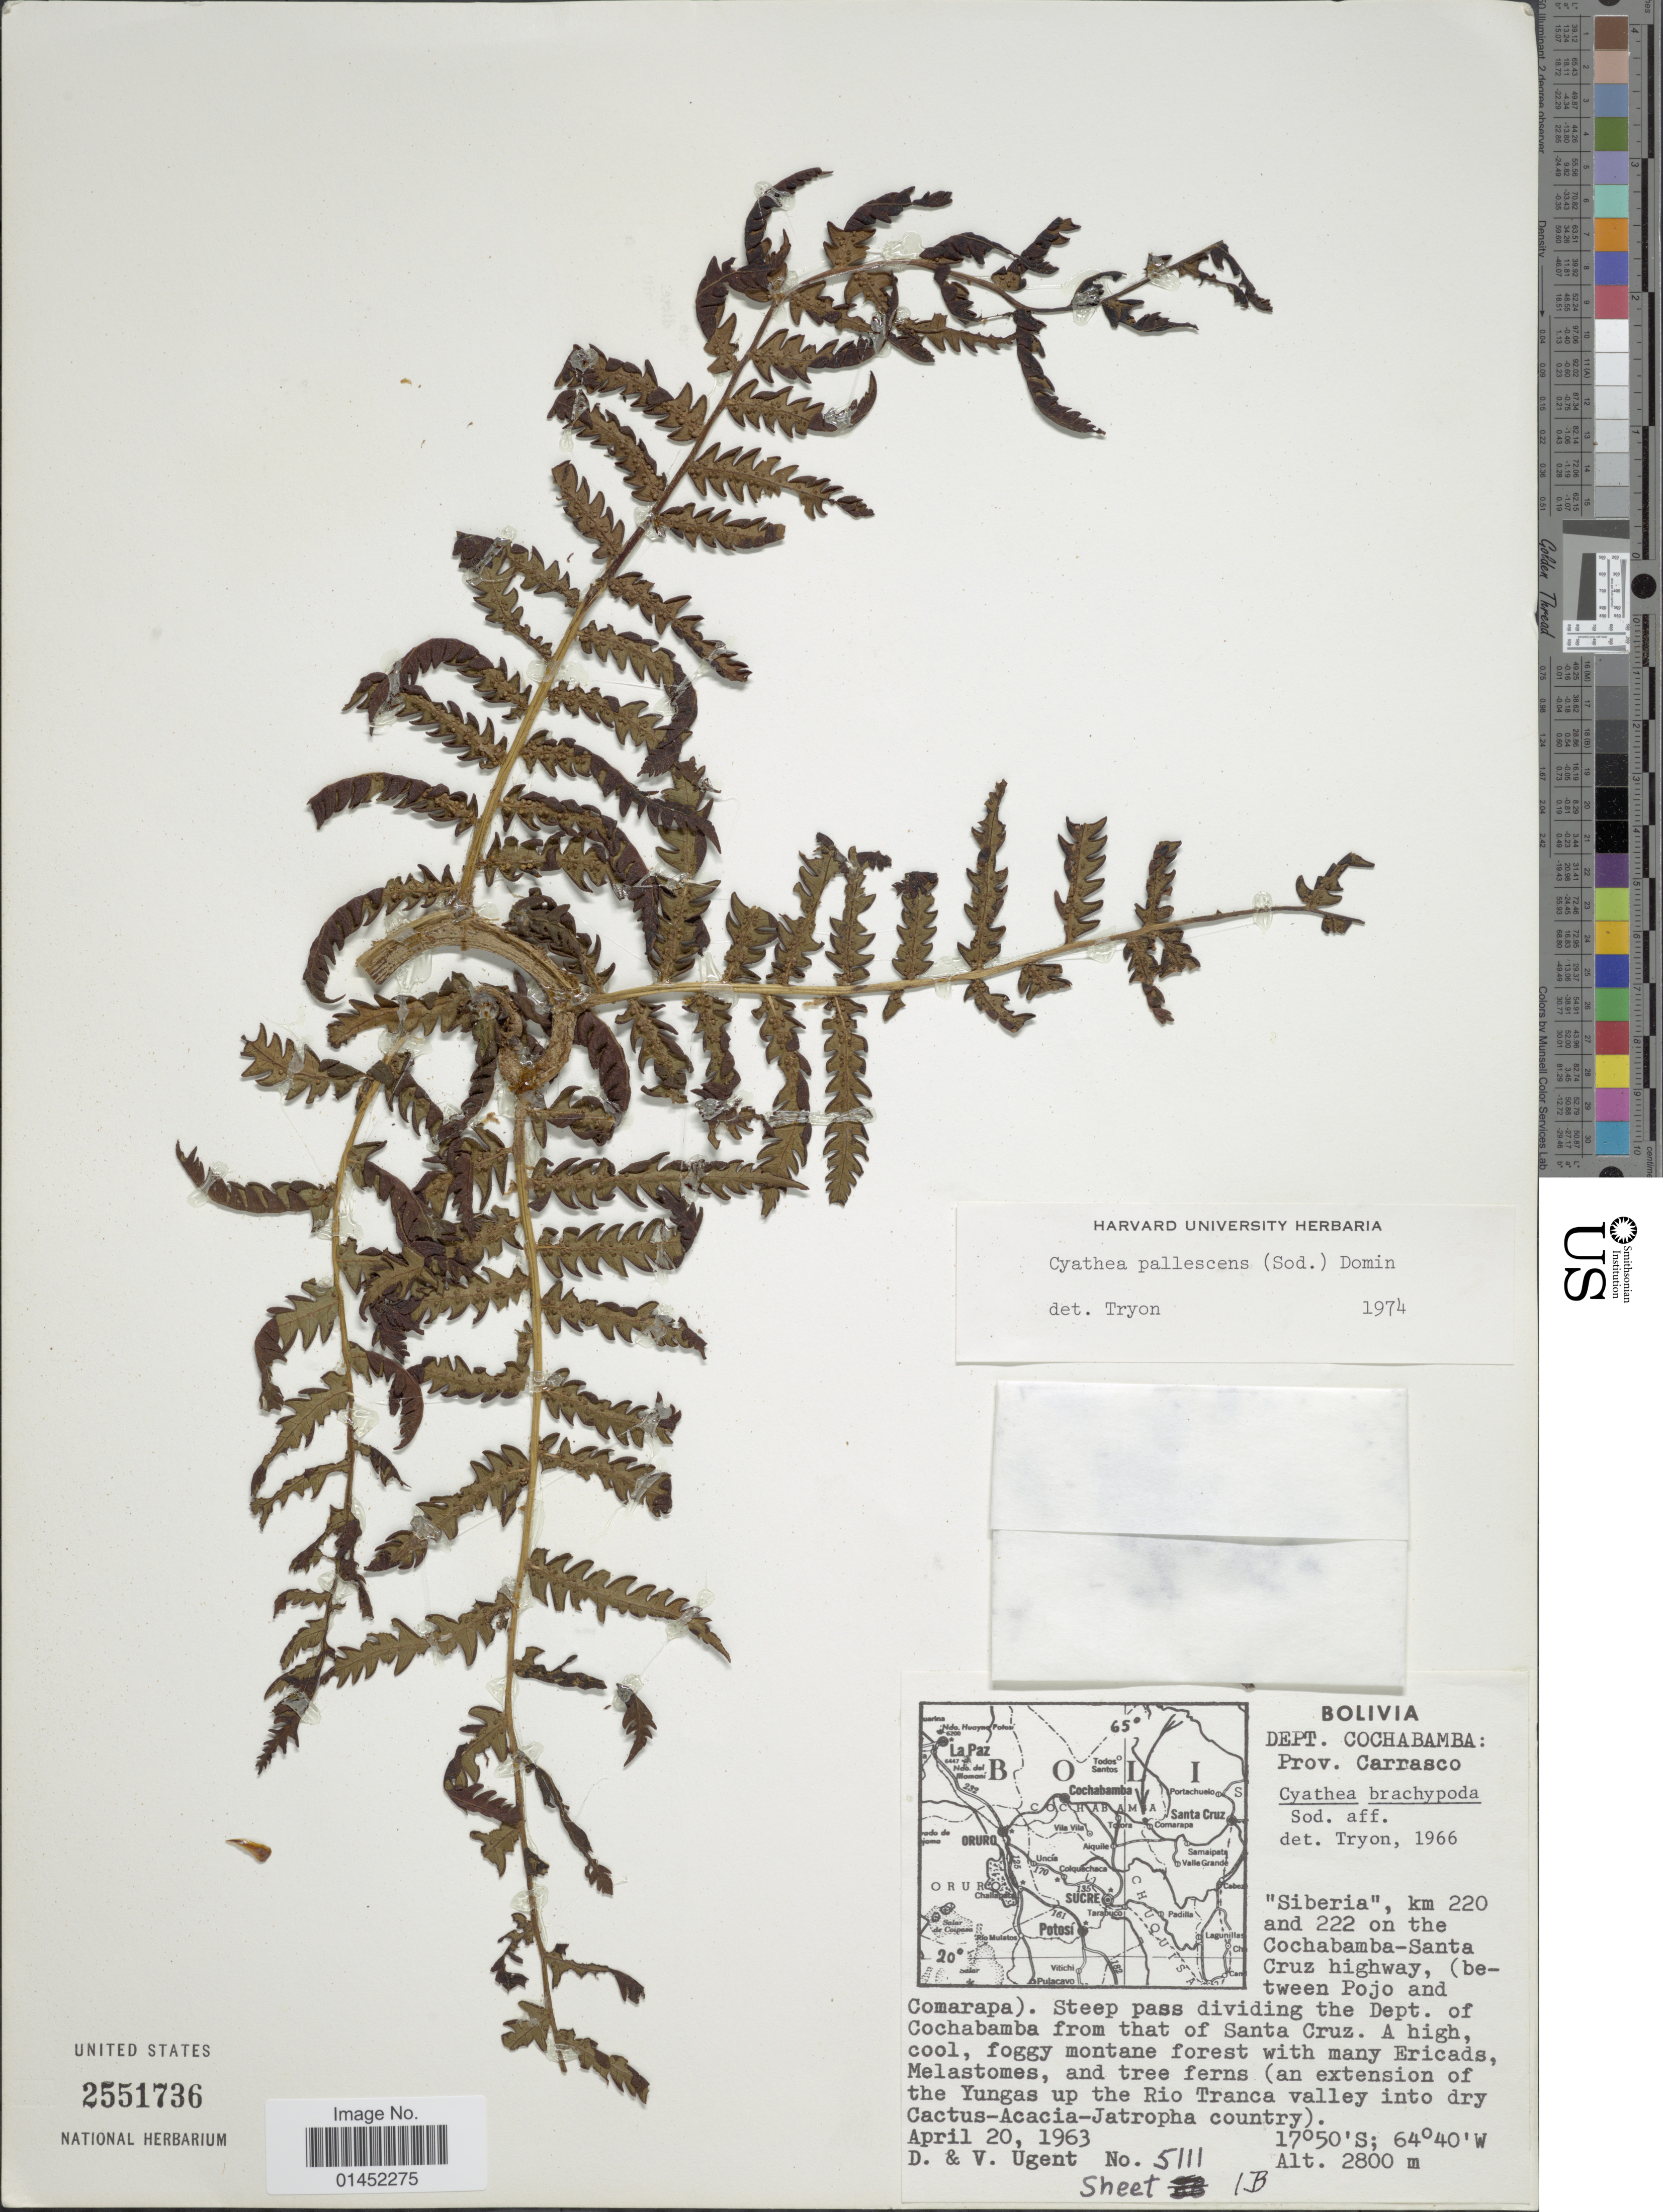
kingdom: Plantae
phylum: Tracheophyta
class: Polypodiopsida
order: Cyatheales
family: Cyatheaceae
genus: Cyathea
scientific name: Cyathea pallescens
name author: (Sodiro) Domin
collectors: D. Ugent & V. Ugent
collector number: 511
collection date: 1963-04-20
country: Bolivia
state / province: Cochabamba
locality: Dept. Cochabamba: Prov. Carrasco, 'Siberia', km 220 and 222 on the Cochabamba-Santa Cruz highway, (between Pojo and Comarapa). Steep pass dividing the Dept of Cochabamba from that of Santa Cruz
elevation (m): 2800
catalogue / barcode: US 2551736